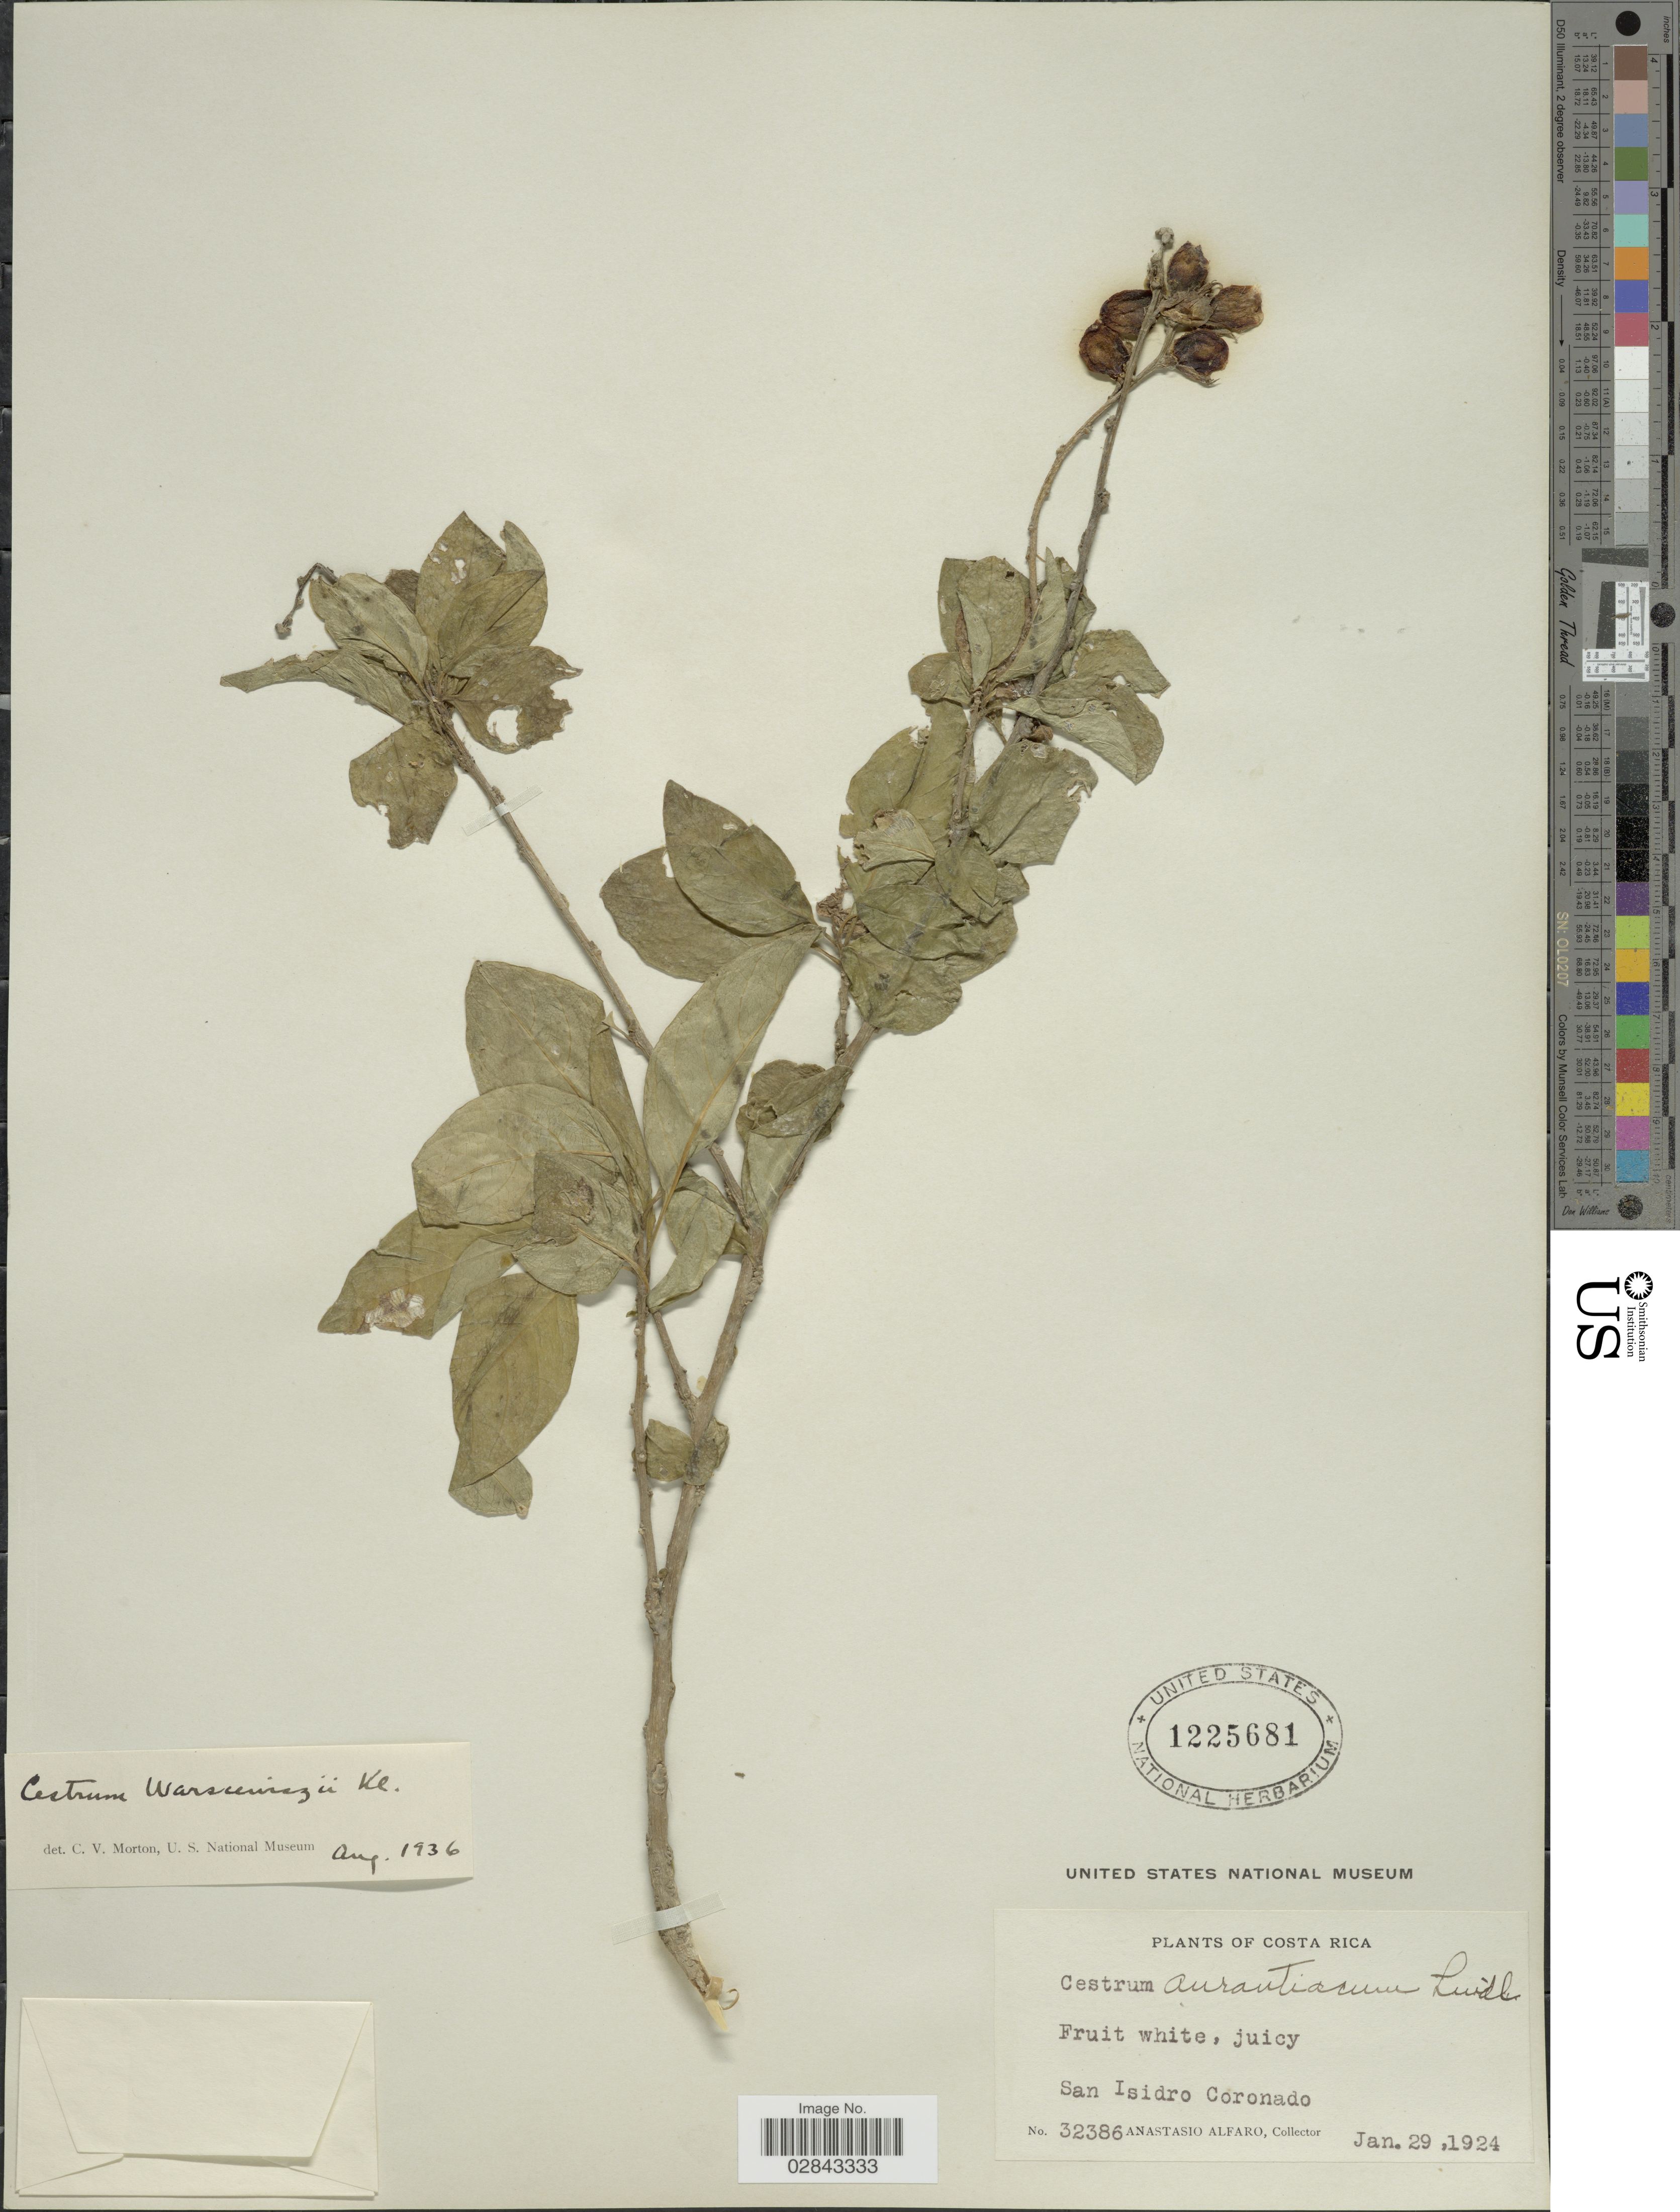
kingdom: Plantae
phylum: Tracheophyta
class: Magnoliopsida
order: Solanales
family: Solanaceae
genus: Cestrum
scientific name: Cestrum aurantiacum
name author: Lindley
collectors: A. Alfaro Gonzalez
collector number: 32386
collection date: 1924-01-29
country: Costa Rica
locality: San Isidro Coronado.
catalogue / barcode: US 1225681